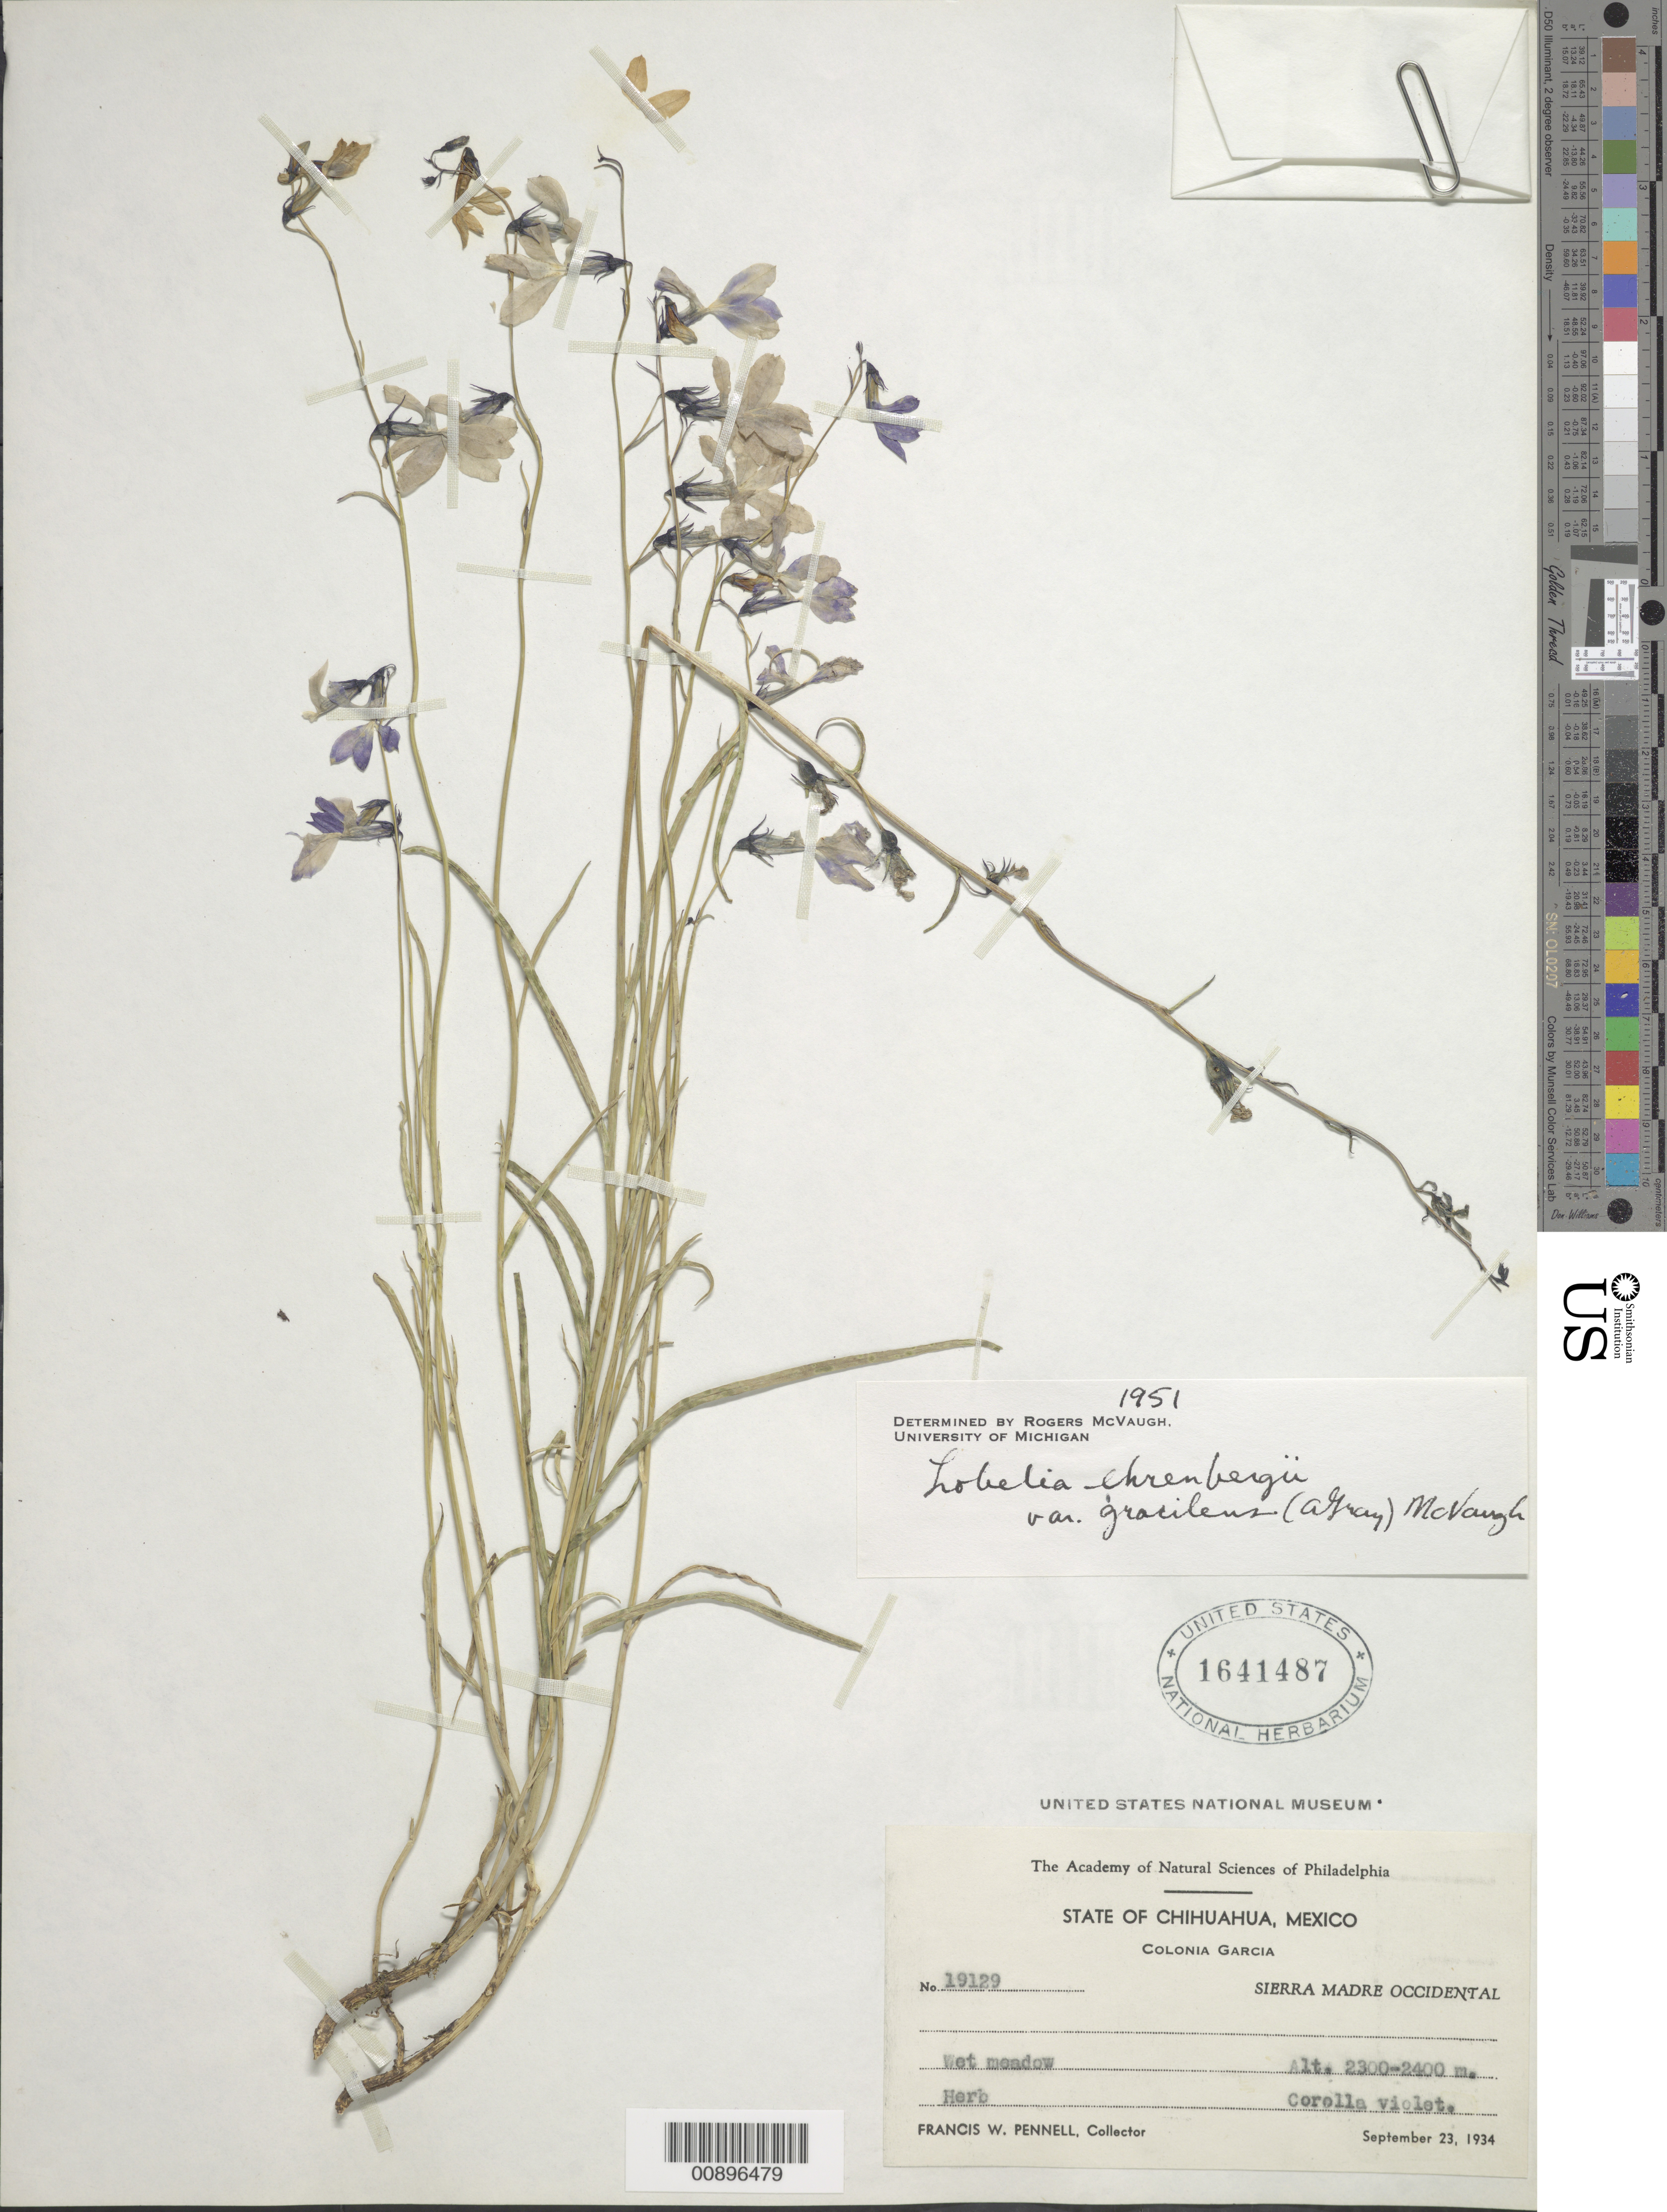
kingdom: Plantae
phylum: Tracheophyta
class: Magnoliopsida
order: Asterales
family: Campanulaceae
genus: Lobelia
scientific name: Lobelia ehrenbergii var. gracilens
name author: (A. Gray) McVaugh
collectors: F. W. Pennell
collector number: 19129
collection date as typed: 23 Sep 1934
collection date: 1934-09-23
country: Mexico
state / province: Chihuahua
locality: Colonia García. Sierra Madre Occidental, Chihuahua.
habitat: Wet meadow.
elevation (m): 2400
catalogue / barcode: US 1641487